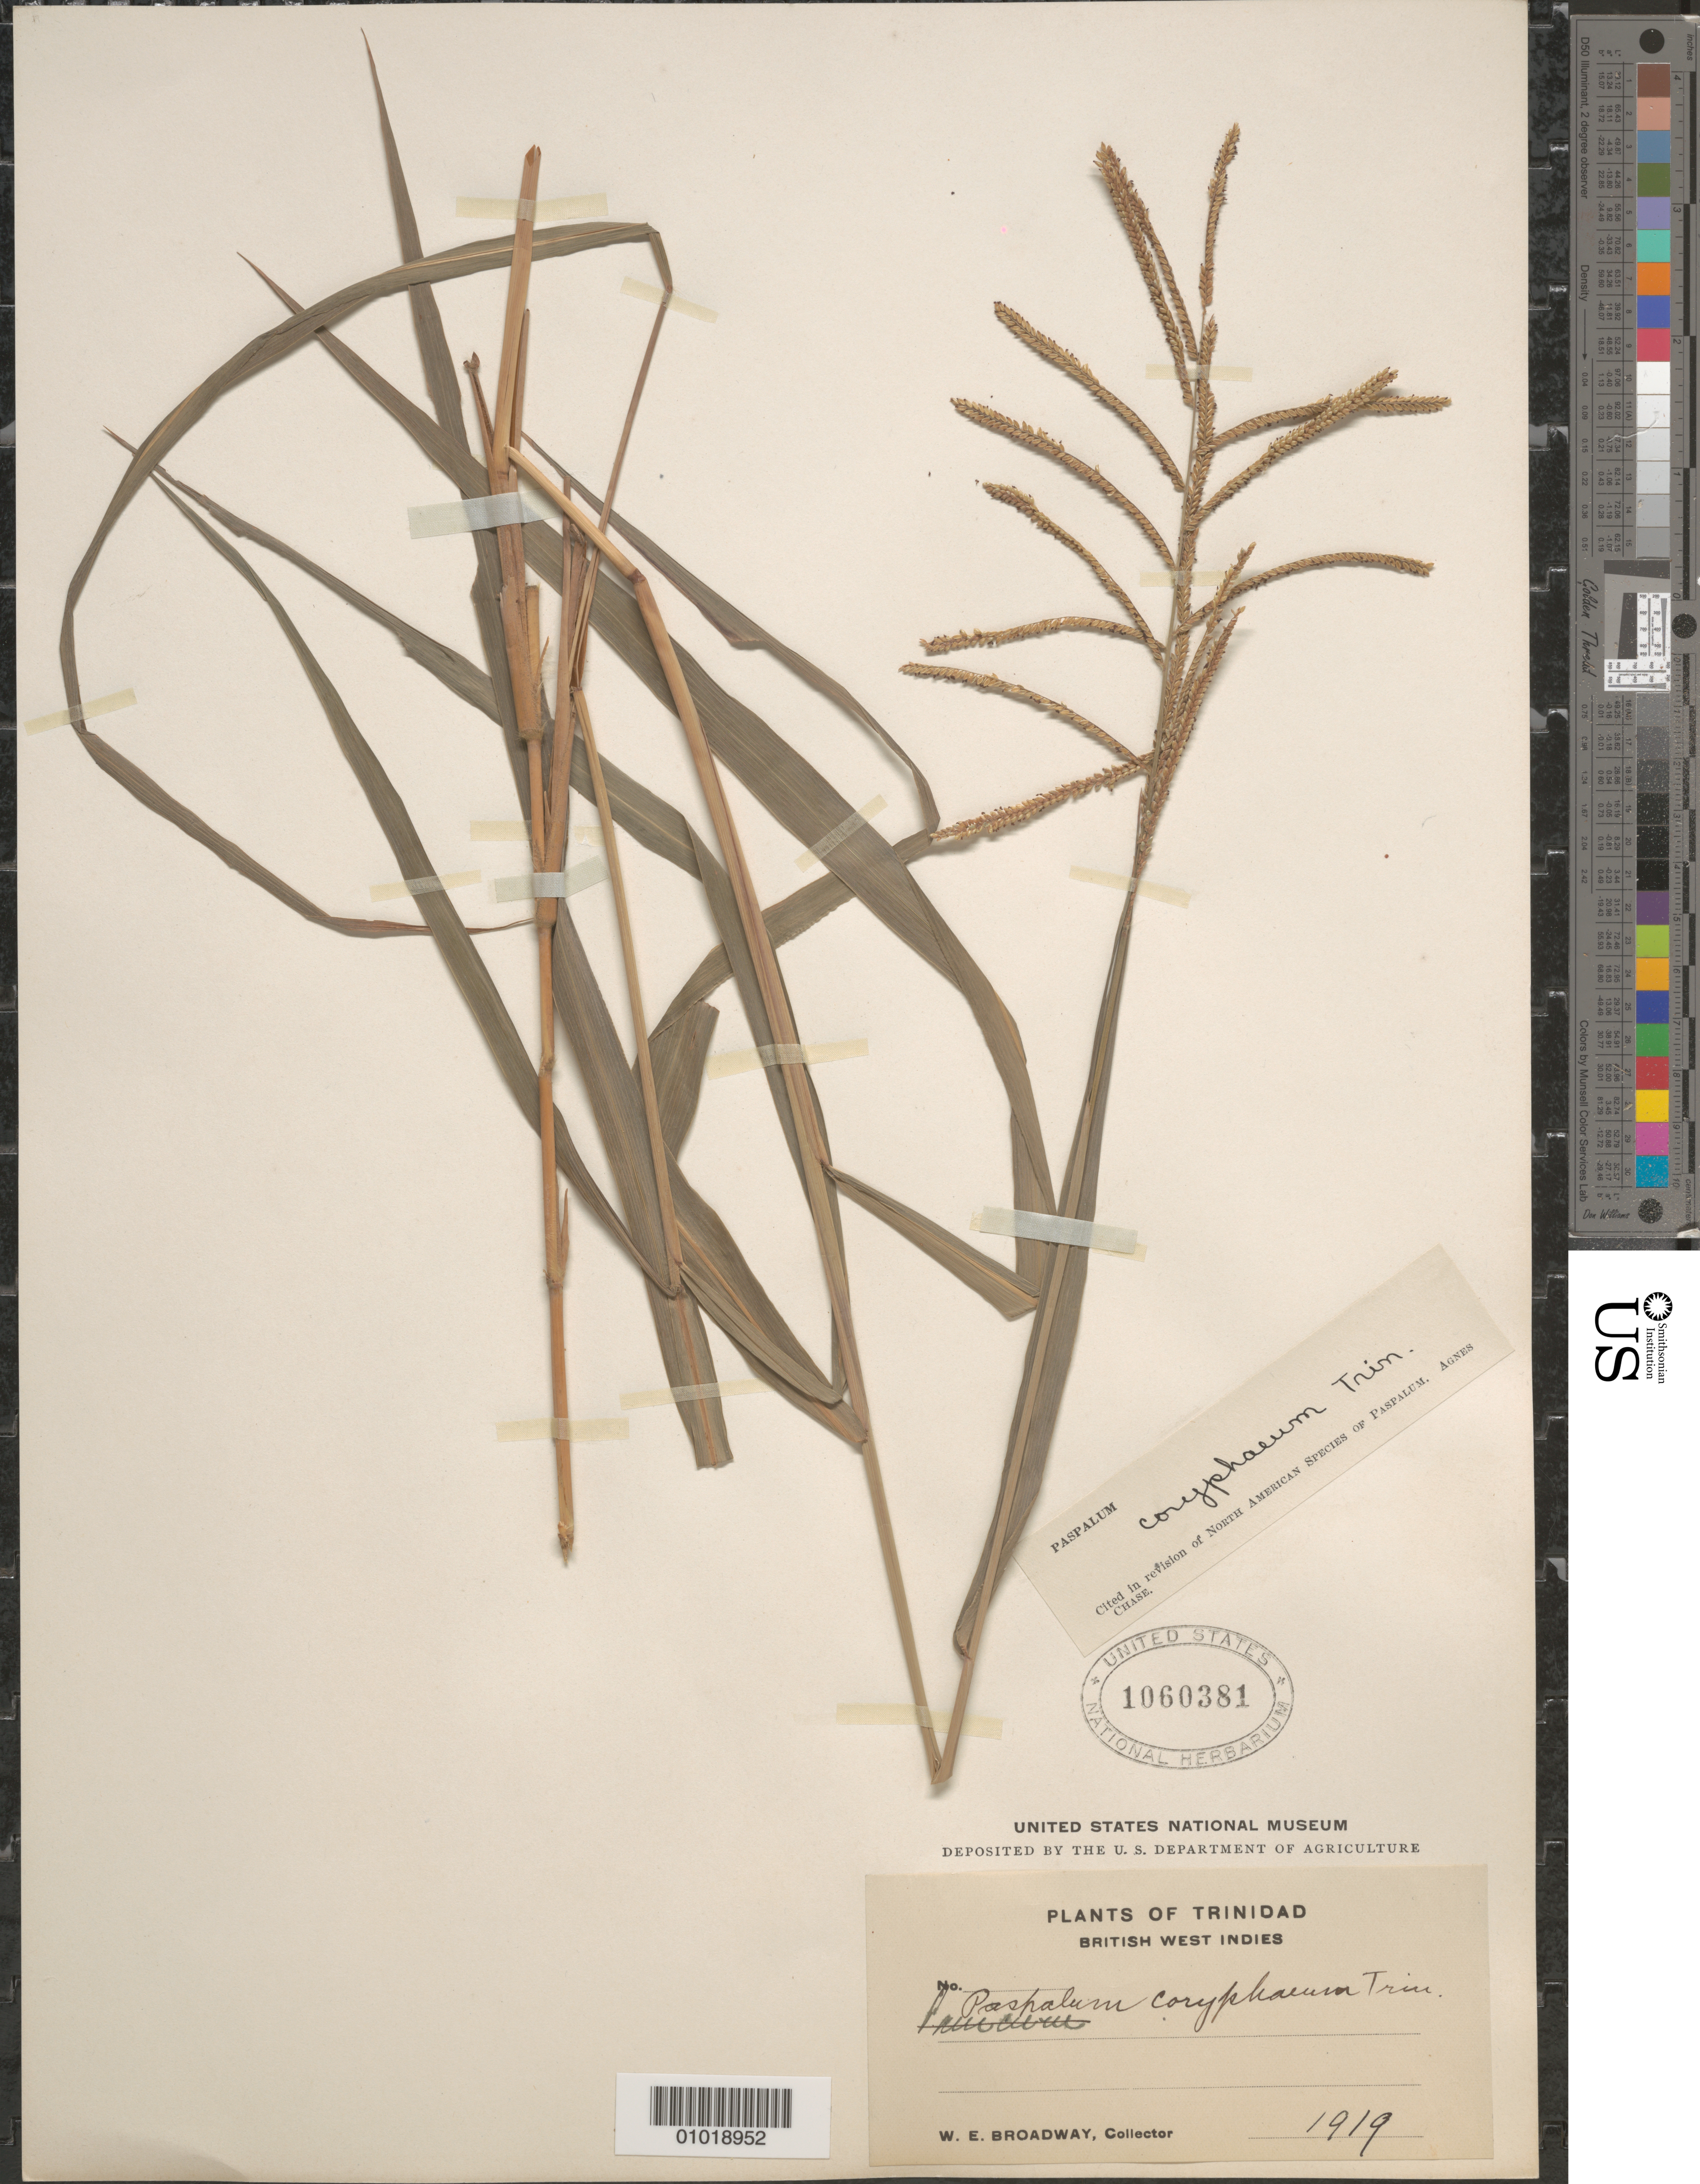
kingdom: Plantae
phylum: Tracheophyta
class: Liliopsida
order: Poales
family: Poaceae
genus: Paspalum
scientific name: Paspalum coryphaeum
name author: Trin.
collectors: W. E. Broadway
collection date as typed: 1919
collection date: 1919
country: Trinidad and Tobago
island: Trinidad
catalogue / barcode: US 1060381